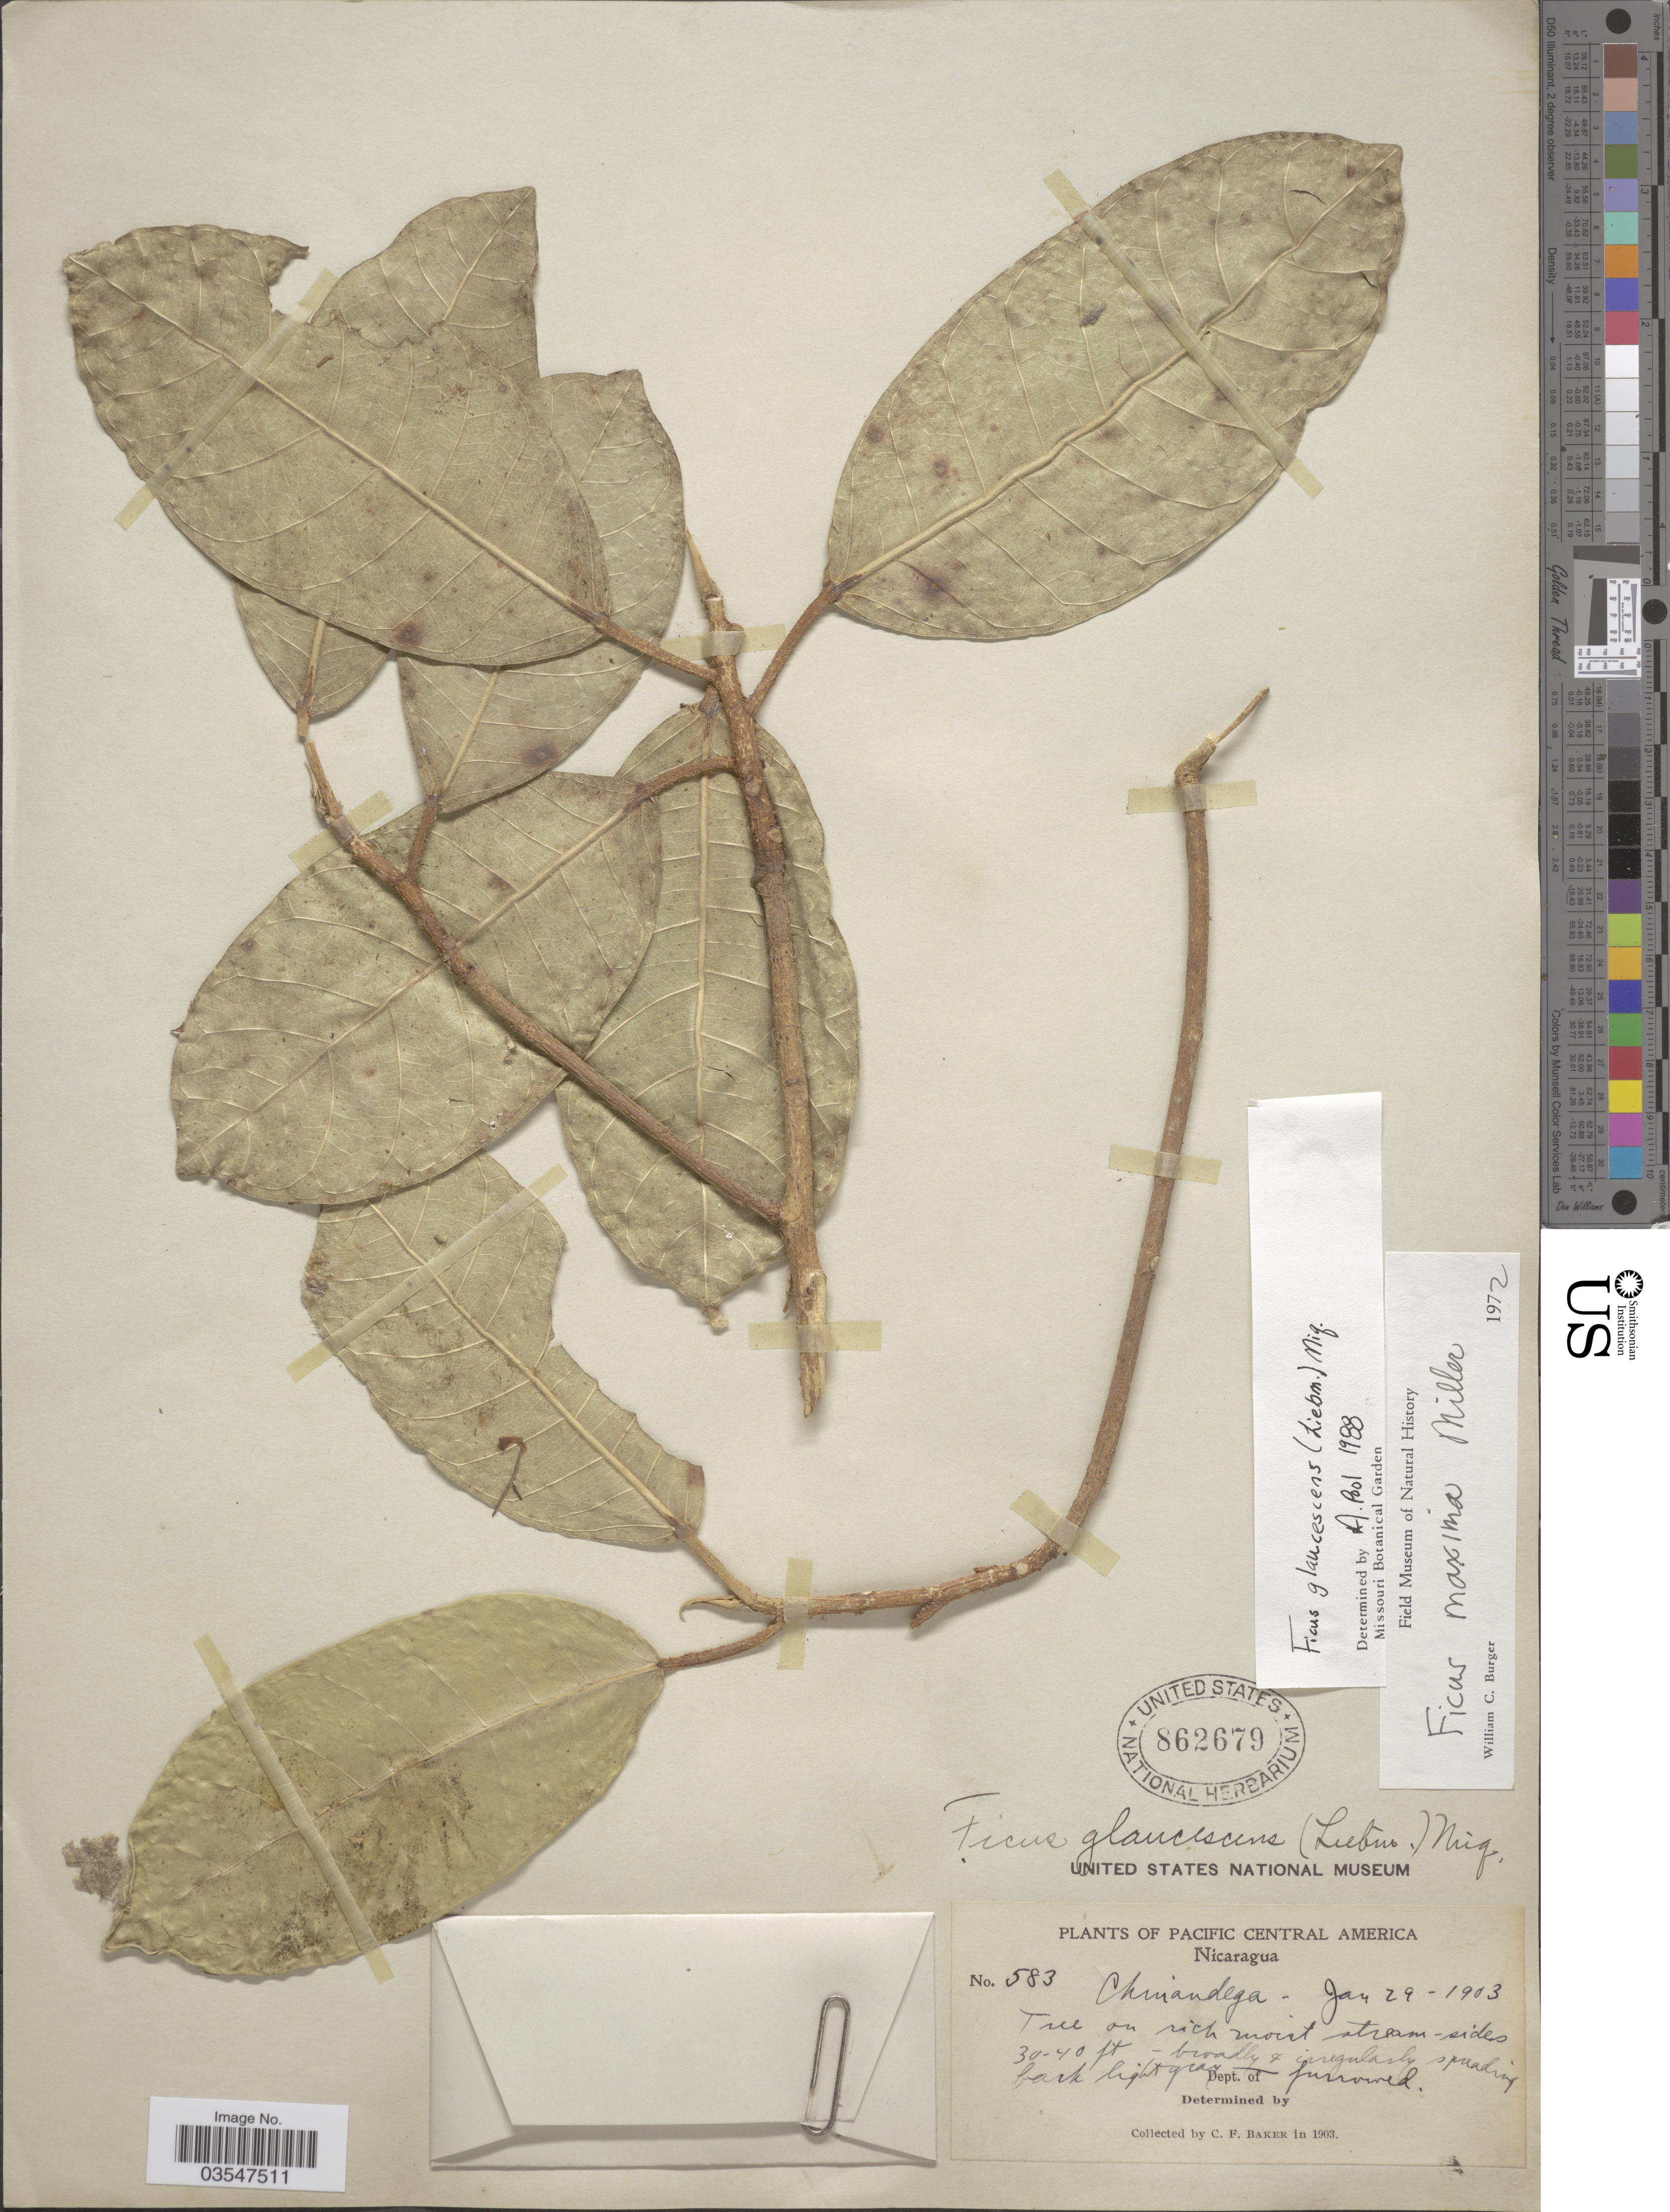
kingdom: Plantae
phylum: Tracheophyta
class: Magnoliopsida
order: Rosales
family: Moraceae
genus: Ficus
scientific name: Ficus maxima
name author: Mill.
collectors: C. F. Baker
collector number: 583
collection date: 1903-01-29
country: Nicaragua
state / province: Chinandega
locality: Pacific Central America.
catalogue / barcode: US 862679